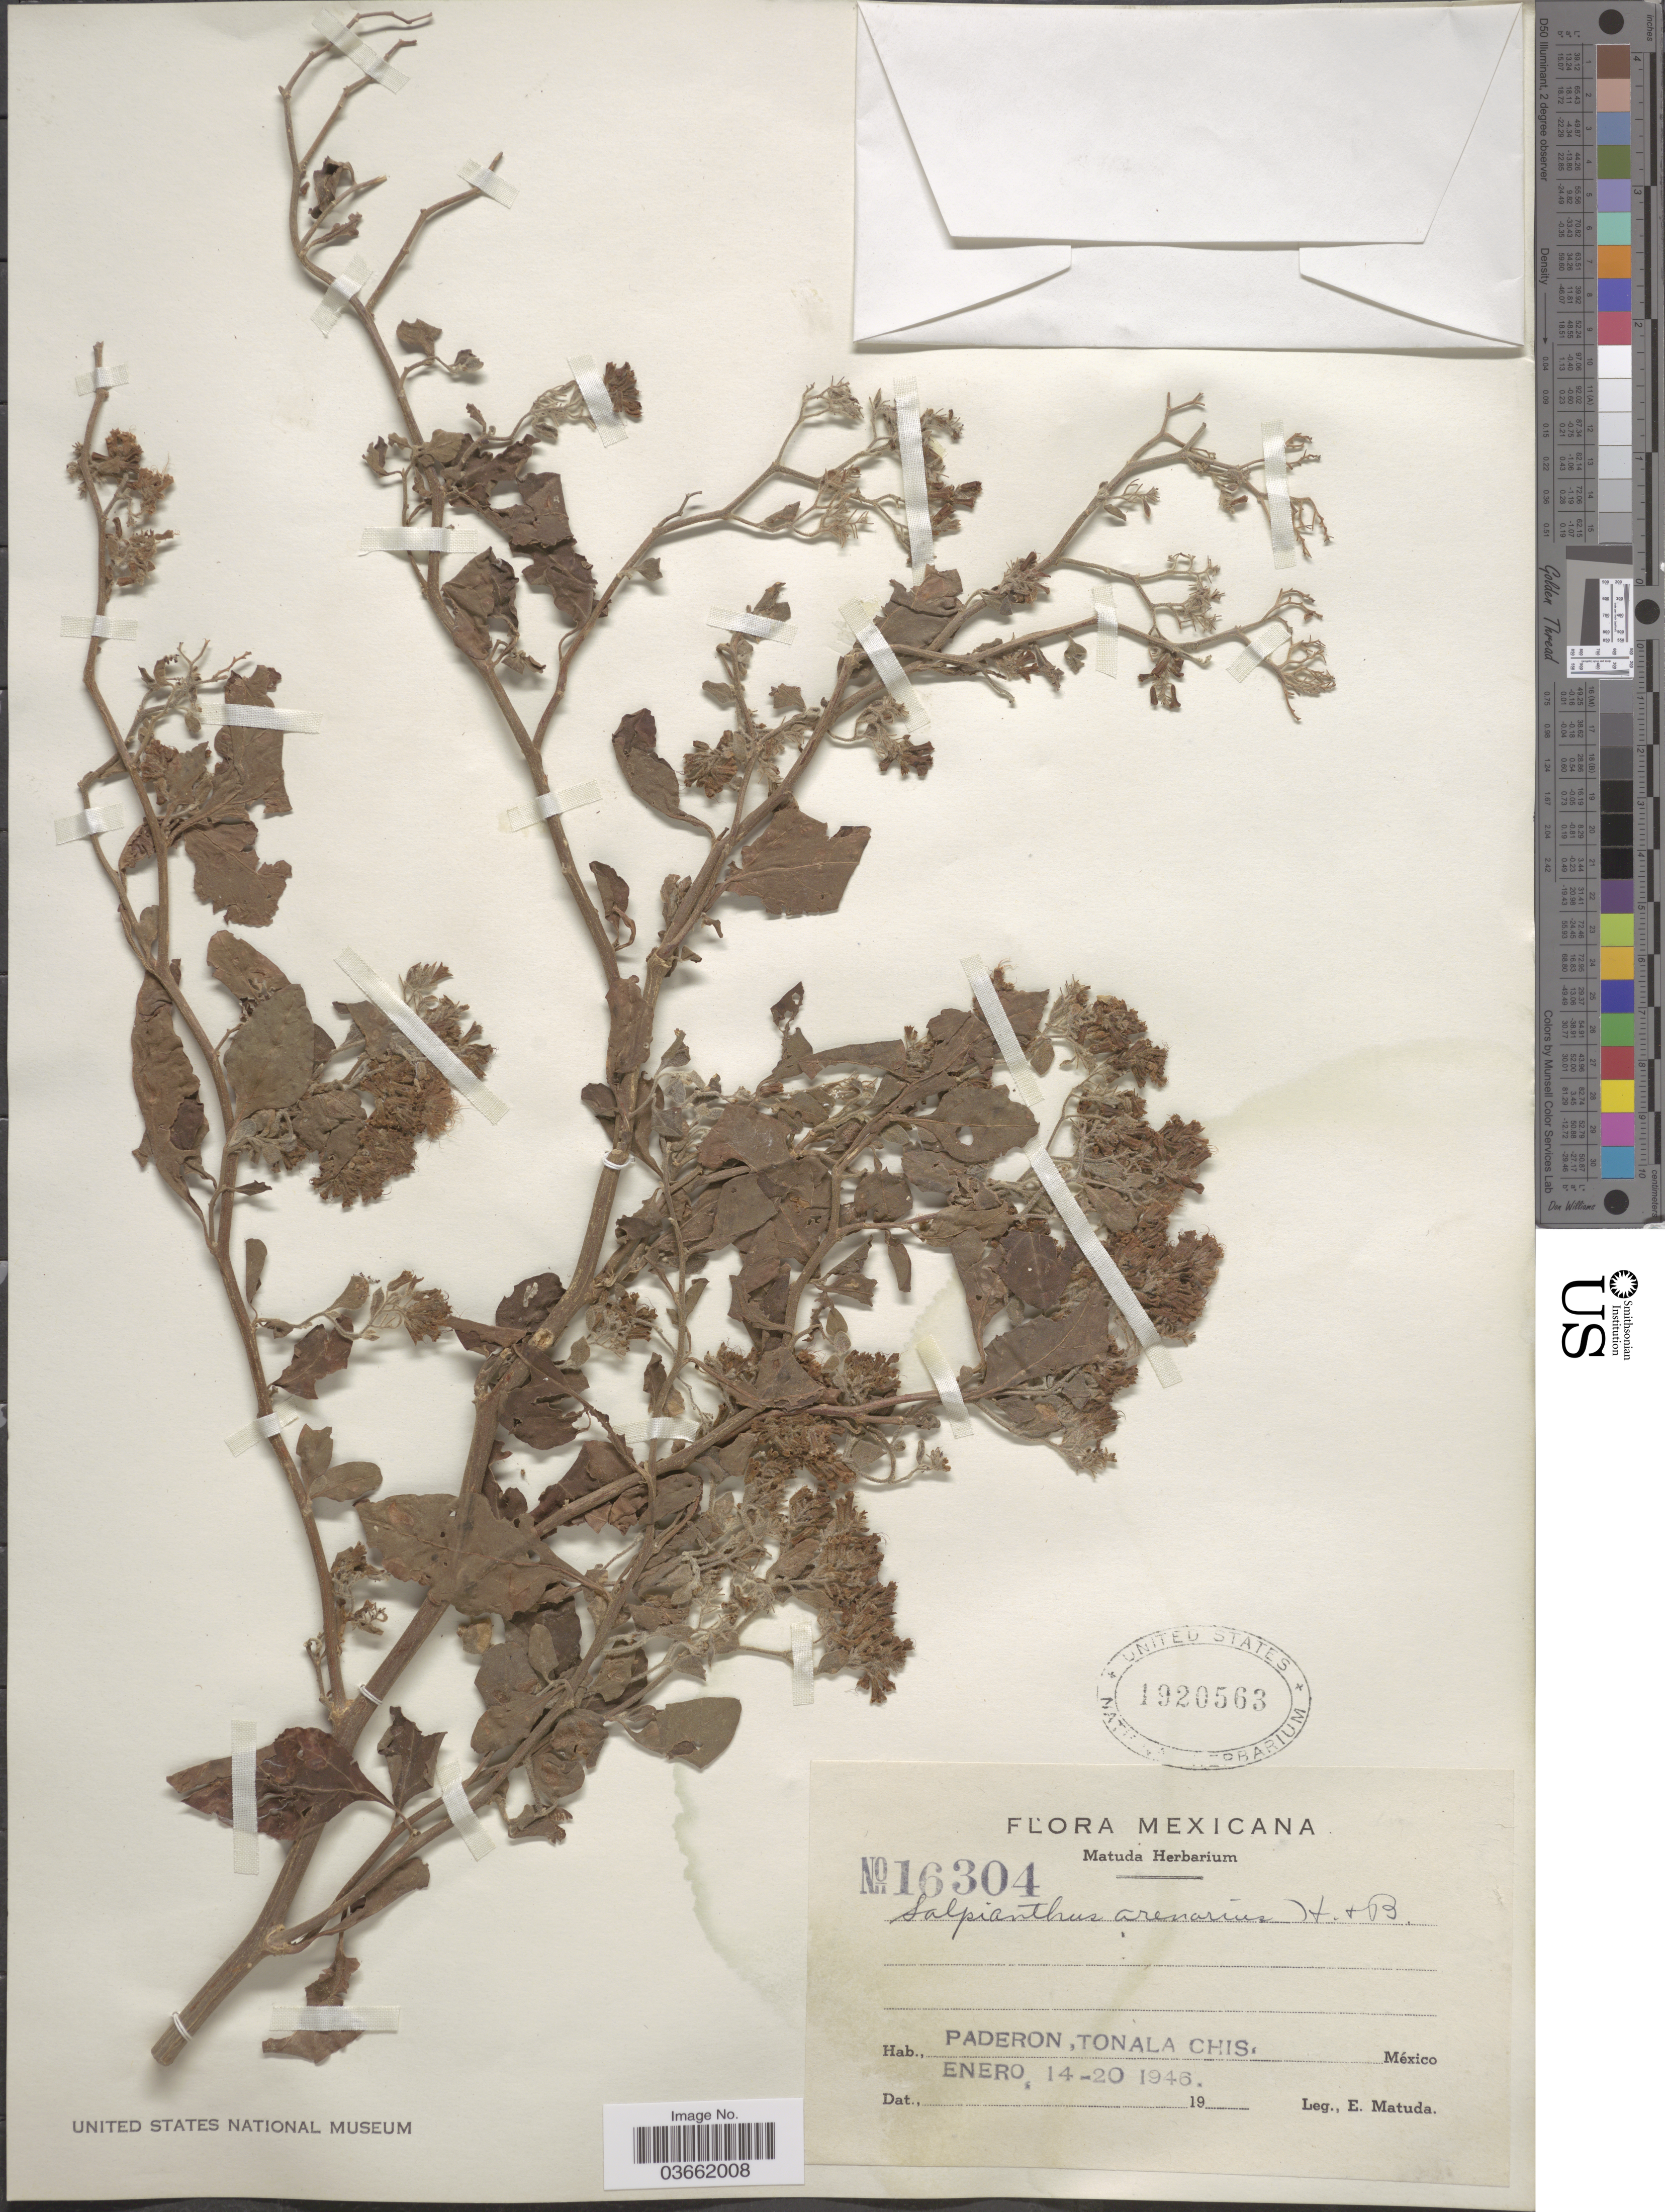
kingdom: Plantae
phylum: Tracheophyta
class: Magnoliopsida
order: Caryophyllales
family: Nyctaginaceae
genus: Salpianthus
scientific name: Salpianthus arenarius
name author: Bonpl.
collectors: E. Matuda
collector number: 16304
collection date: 1946-01-14/1946-01-20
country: Mexico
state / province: Chiapas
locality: Paderon, Tonala.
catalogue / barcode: US 1920563